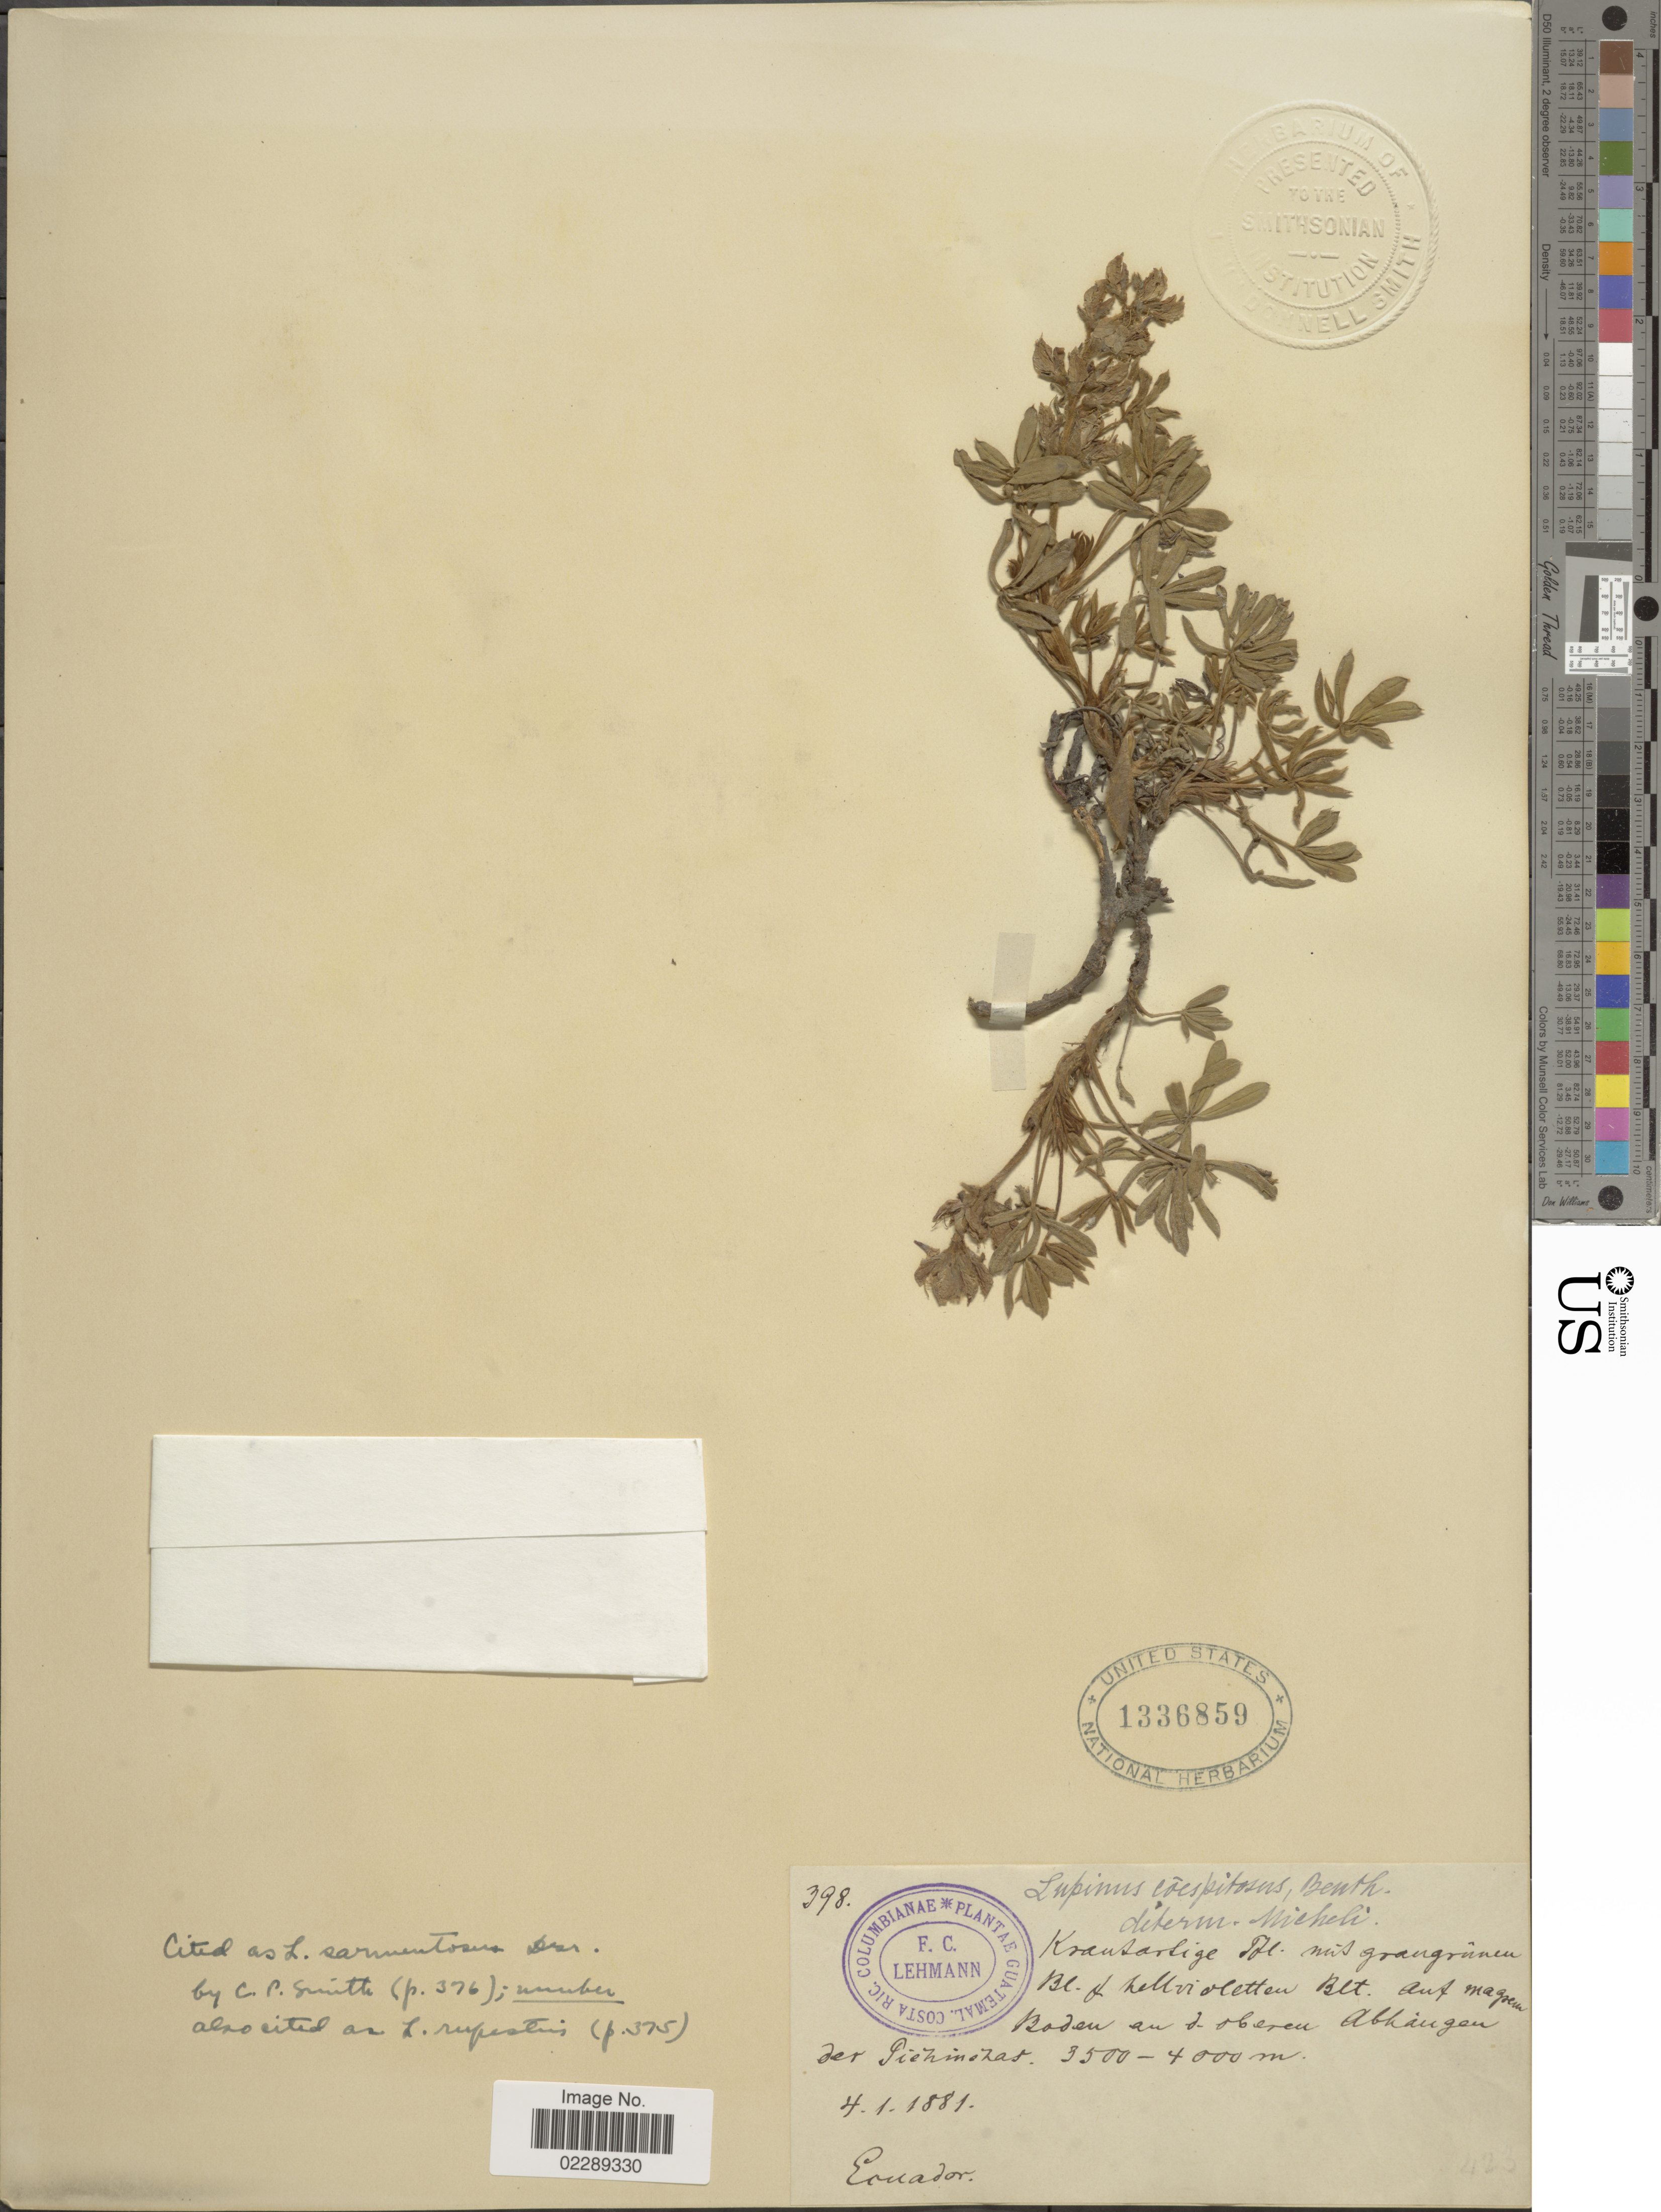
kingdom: Plantae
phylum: Tracheophyta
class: Magnoliopsida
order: Fabales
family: Fabaceae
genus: Lupinus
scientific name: Lupinus sarmentosus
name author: Desr.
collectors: F. C. Lehmann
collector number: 398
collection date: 1881-01-04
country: Ecuador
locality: Boden an d. oberen Abhangen der Pichinchas.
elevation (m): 3500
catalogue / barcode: US 1336859